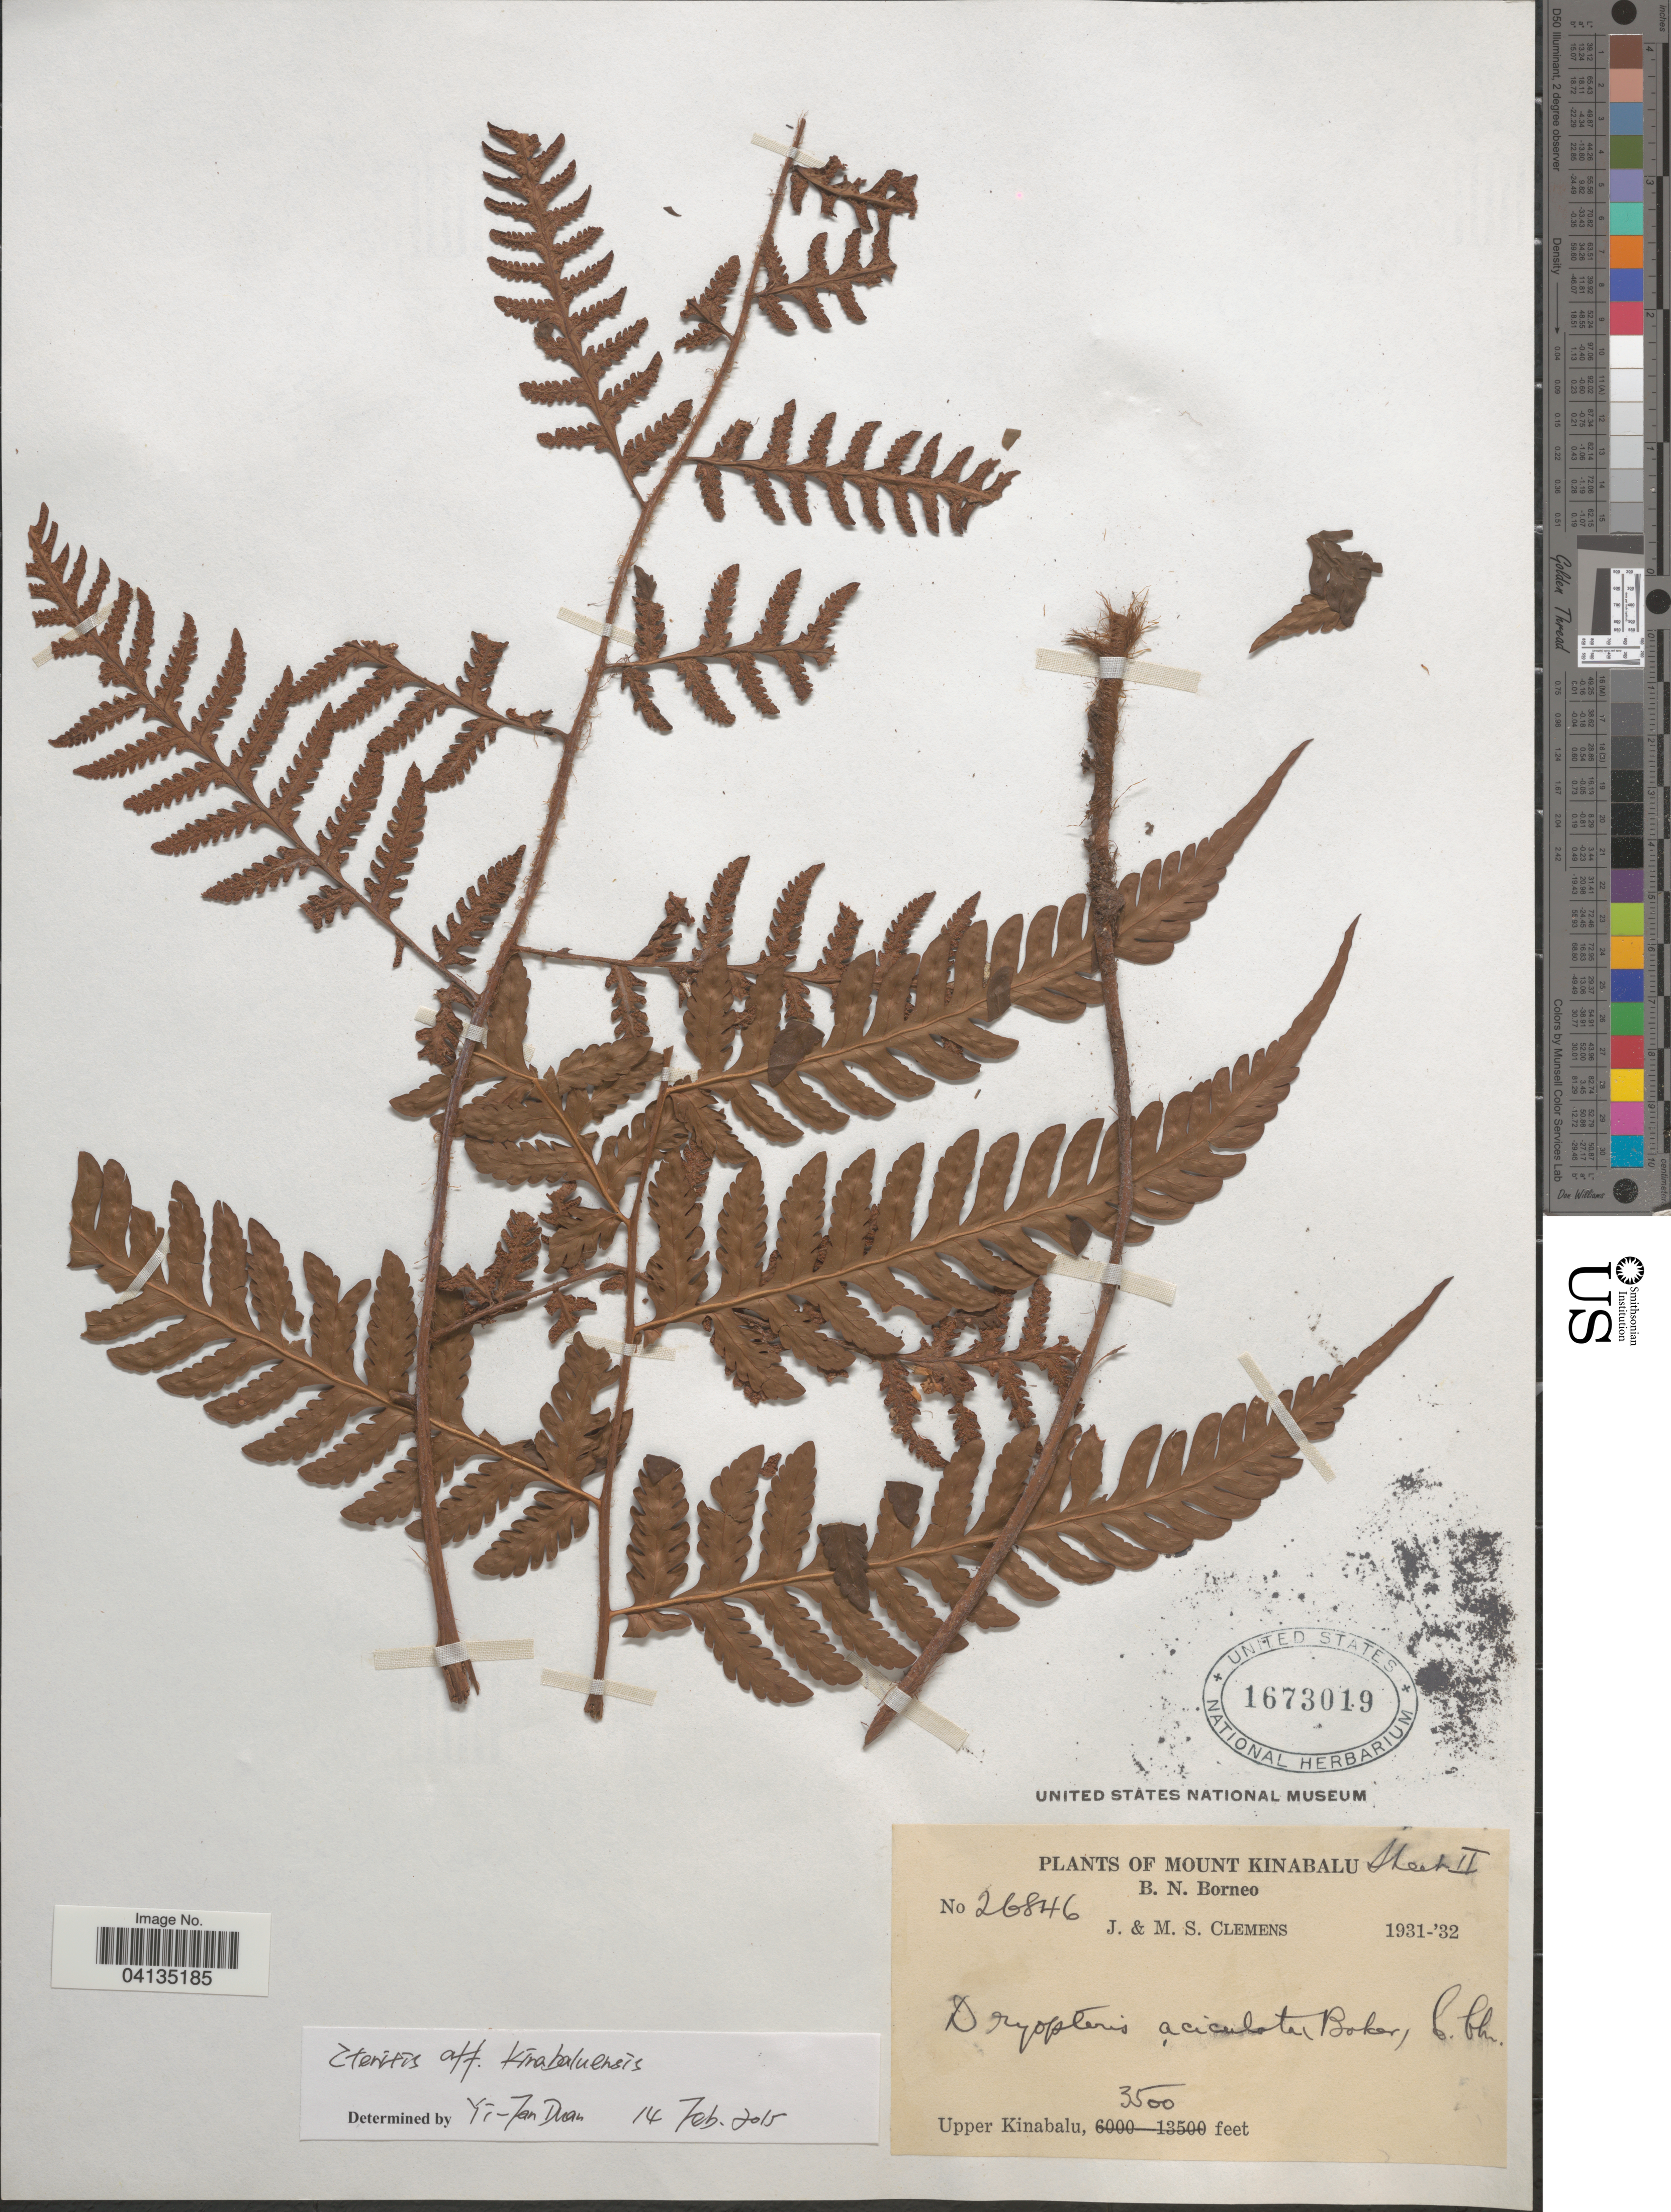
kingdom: Plantae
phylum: Tracheophyta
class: Polypodiopsida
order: Polypodiales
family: Dryopteridaceae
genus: Ctenitis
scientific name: Ctenitis kinabaluensis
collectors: J. Clemens & M. S. Clemens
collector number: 26846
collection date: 1931/1932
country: Malaysia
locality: Mount Kinabalu. B. N. Borneo. Upper Kinabalu.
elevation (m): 1067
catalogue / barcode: US 1673019